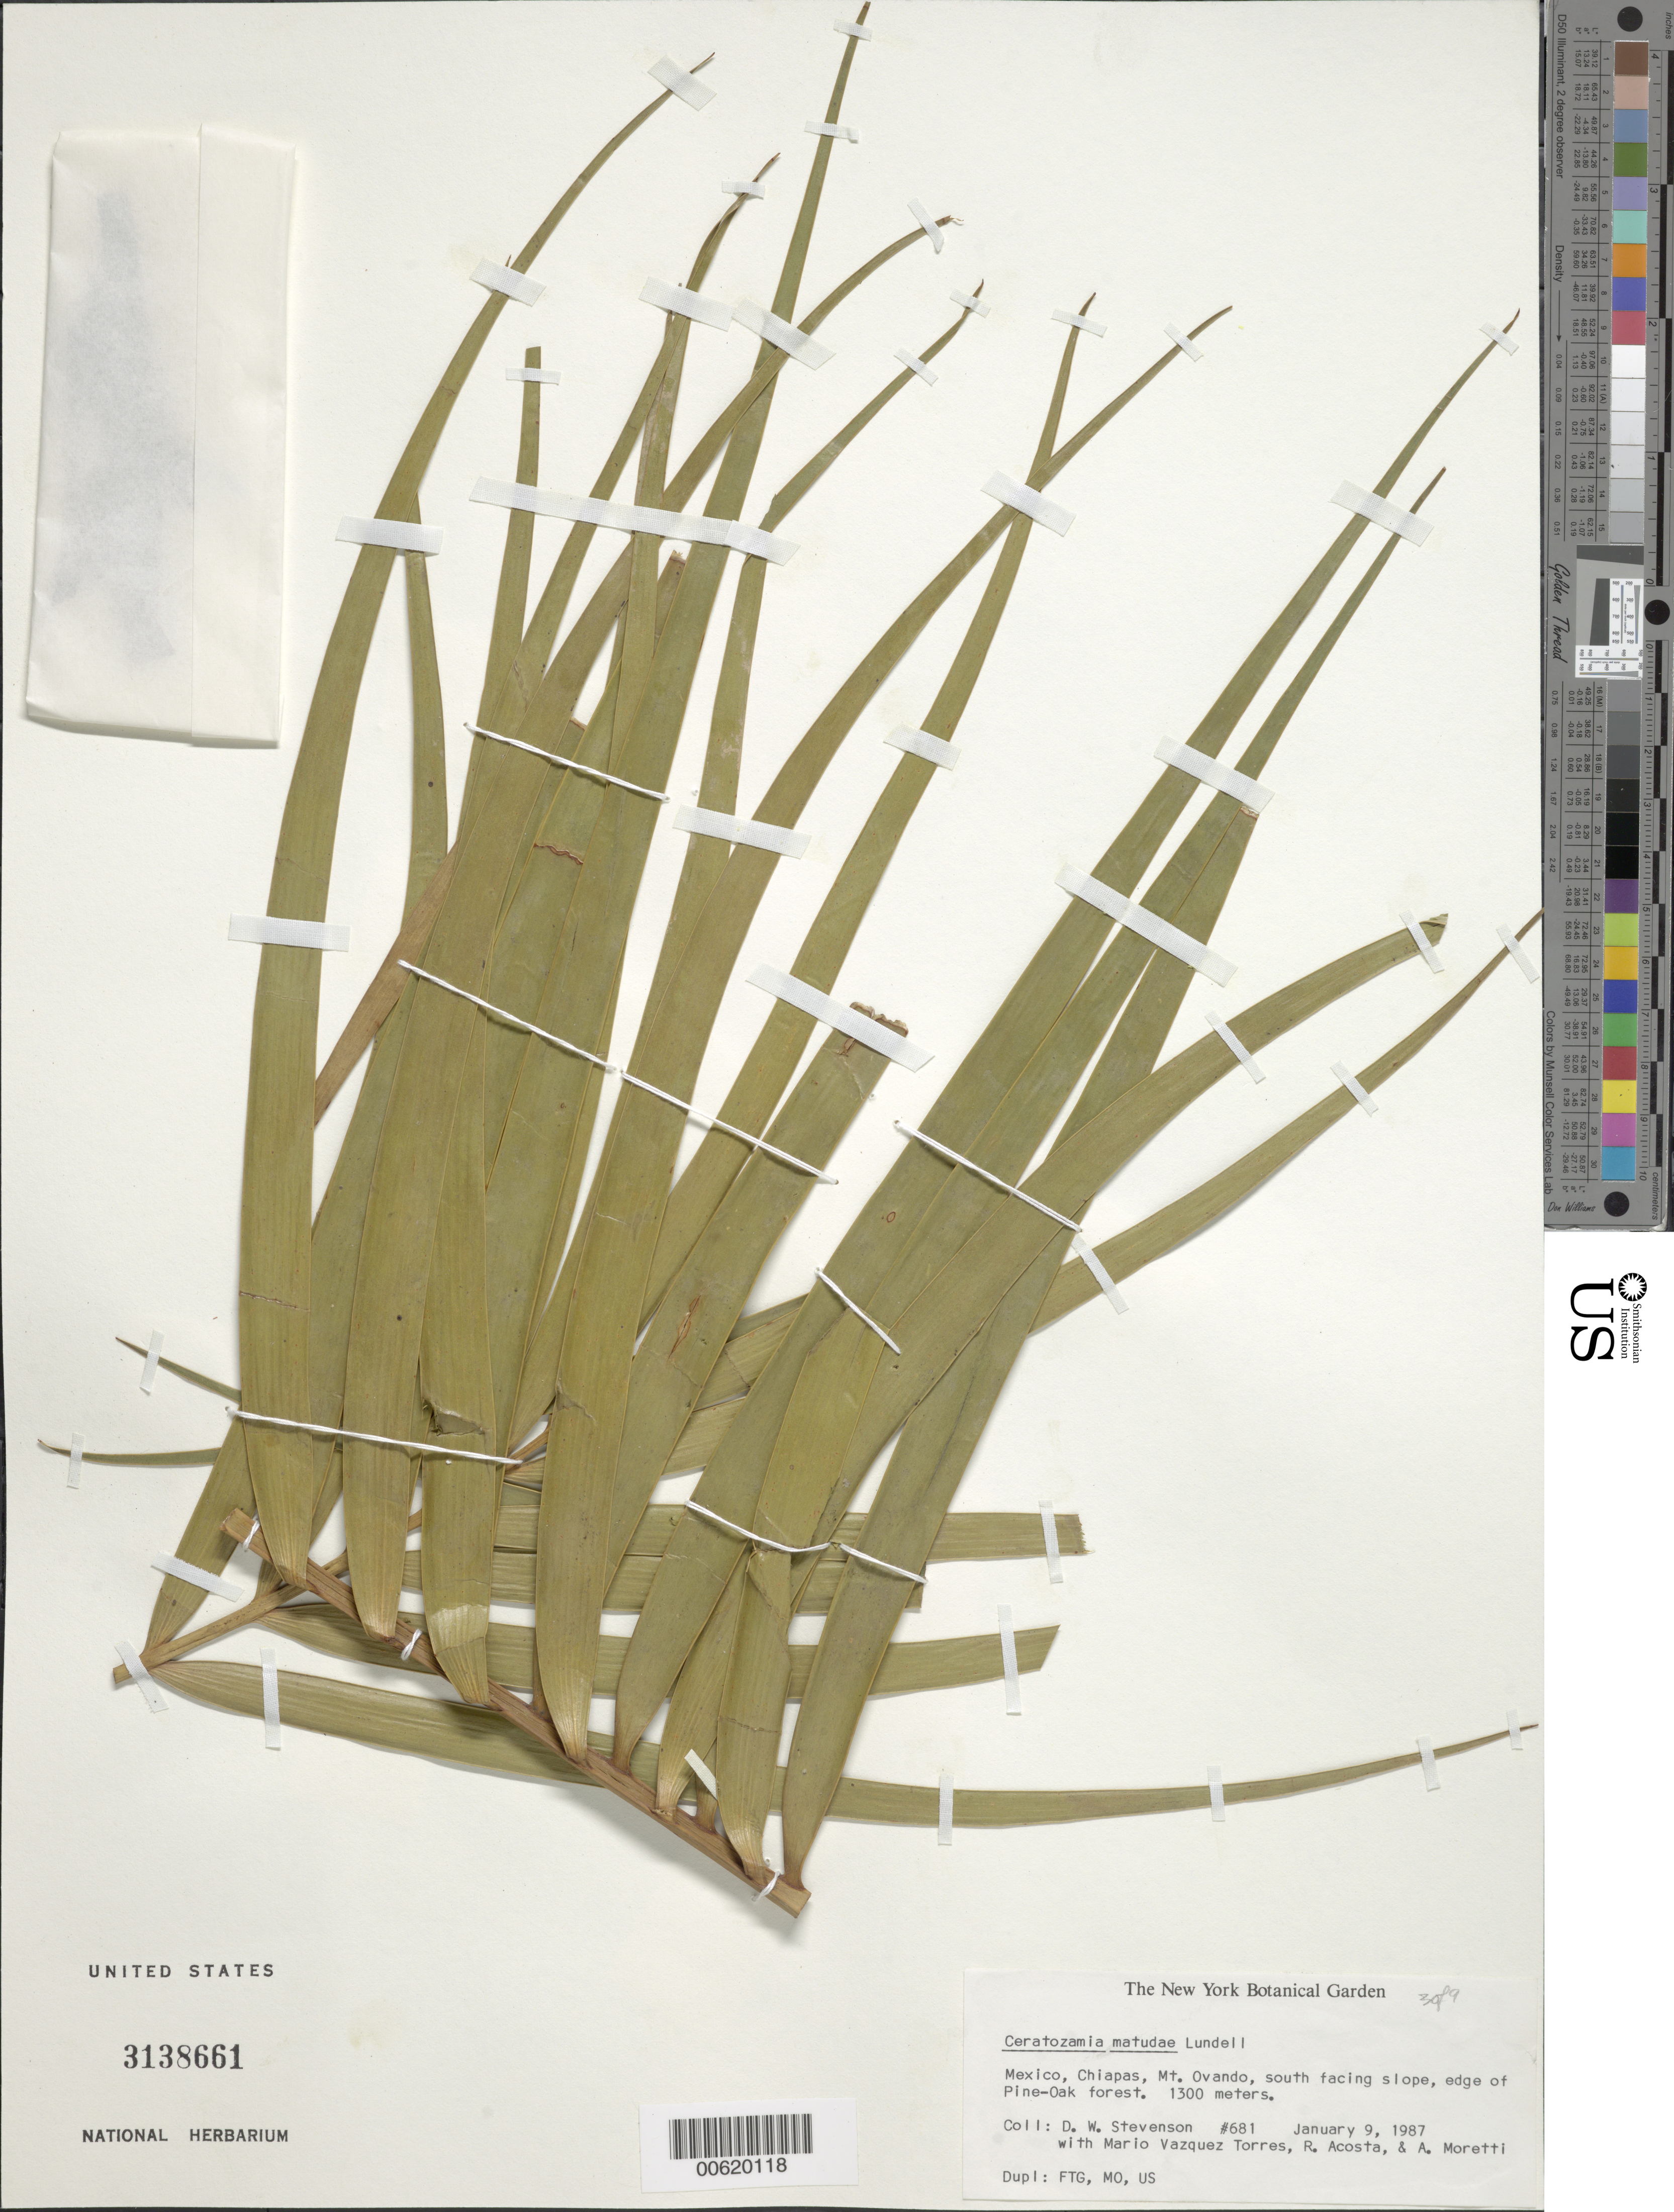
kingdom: Plantae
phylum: Tracheophyta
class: Cycadopsida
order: Cycadales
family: Zamiaceae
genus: Ceratozamia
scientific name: Ceratozamia matudai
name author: Lundell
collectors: D. W. Stevenson, M. Torres, R. Acosta & A. Moretti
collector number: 681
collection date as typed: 09 Jan 1987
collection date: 1987-01-09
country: Mexico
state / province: Chiapas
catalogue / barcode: US 3138661